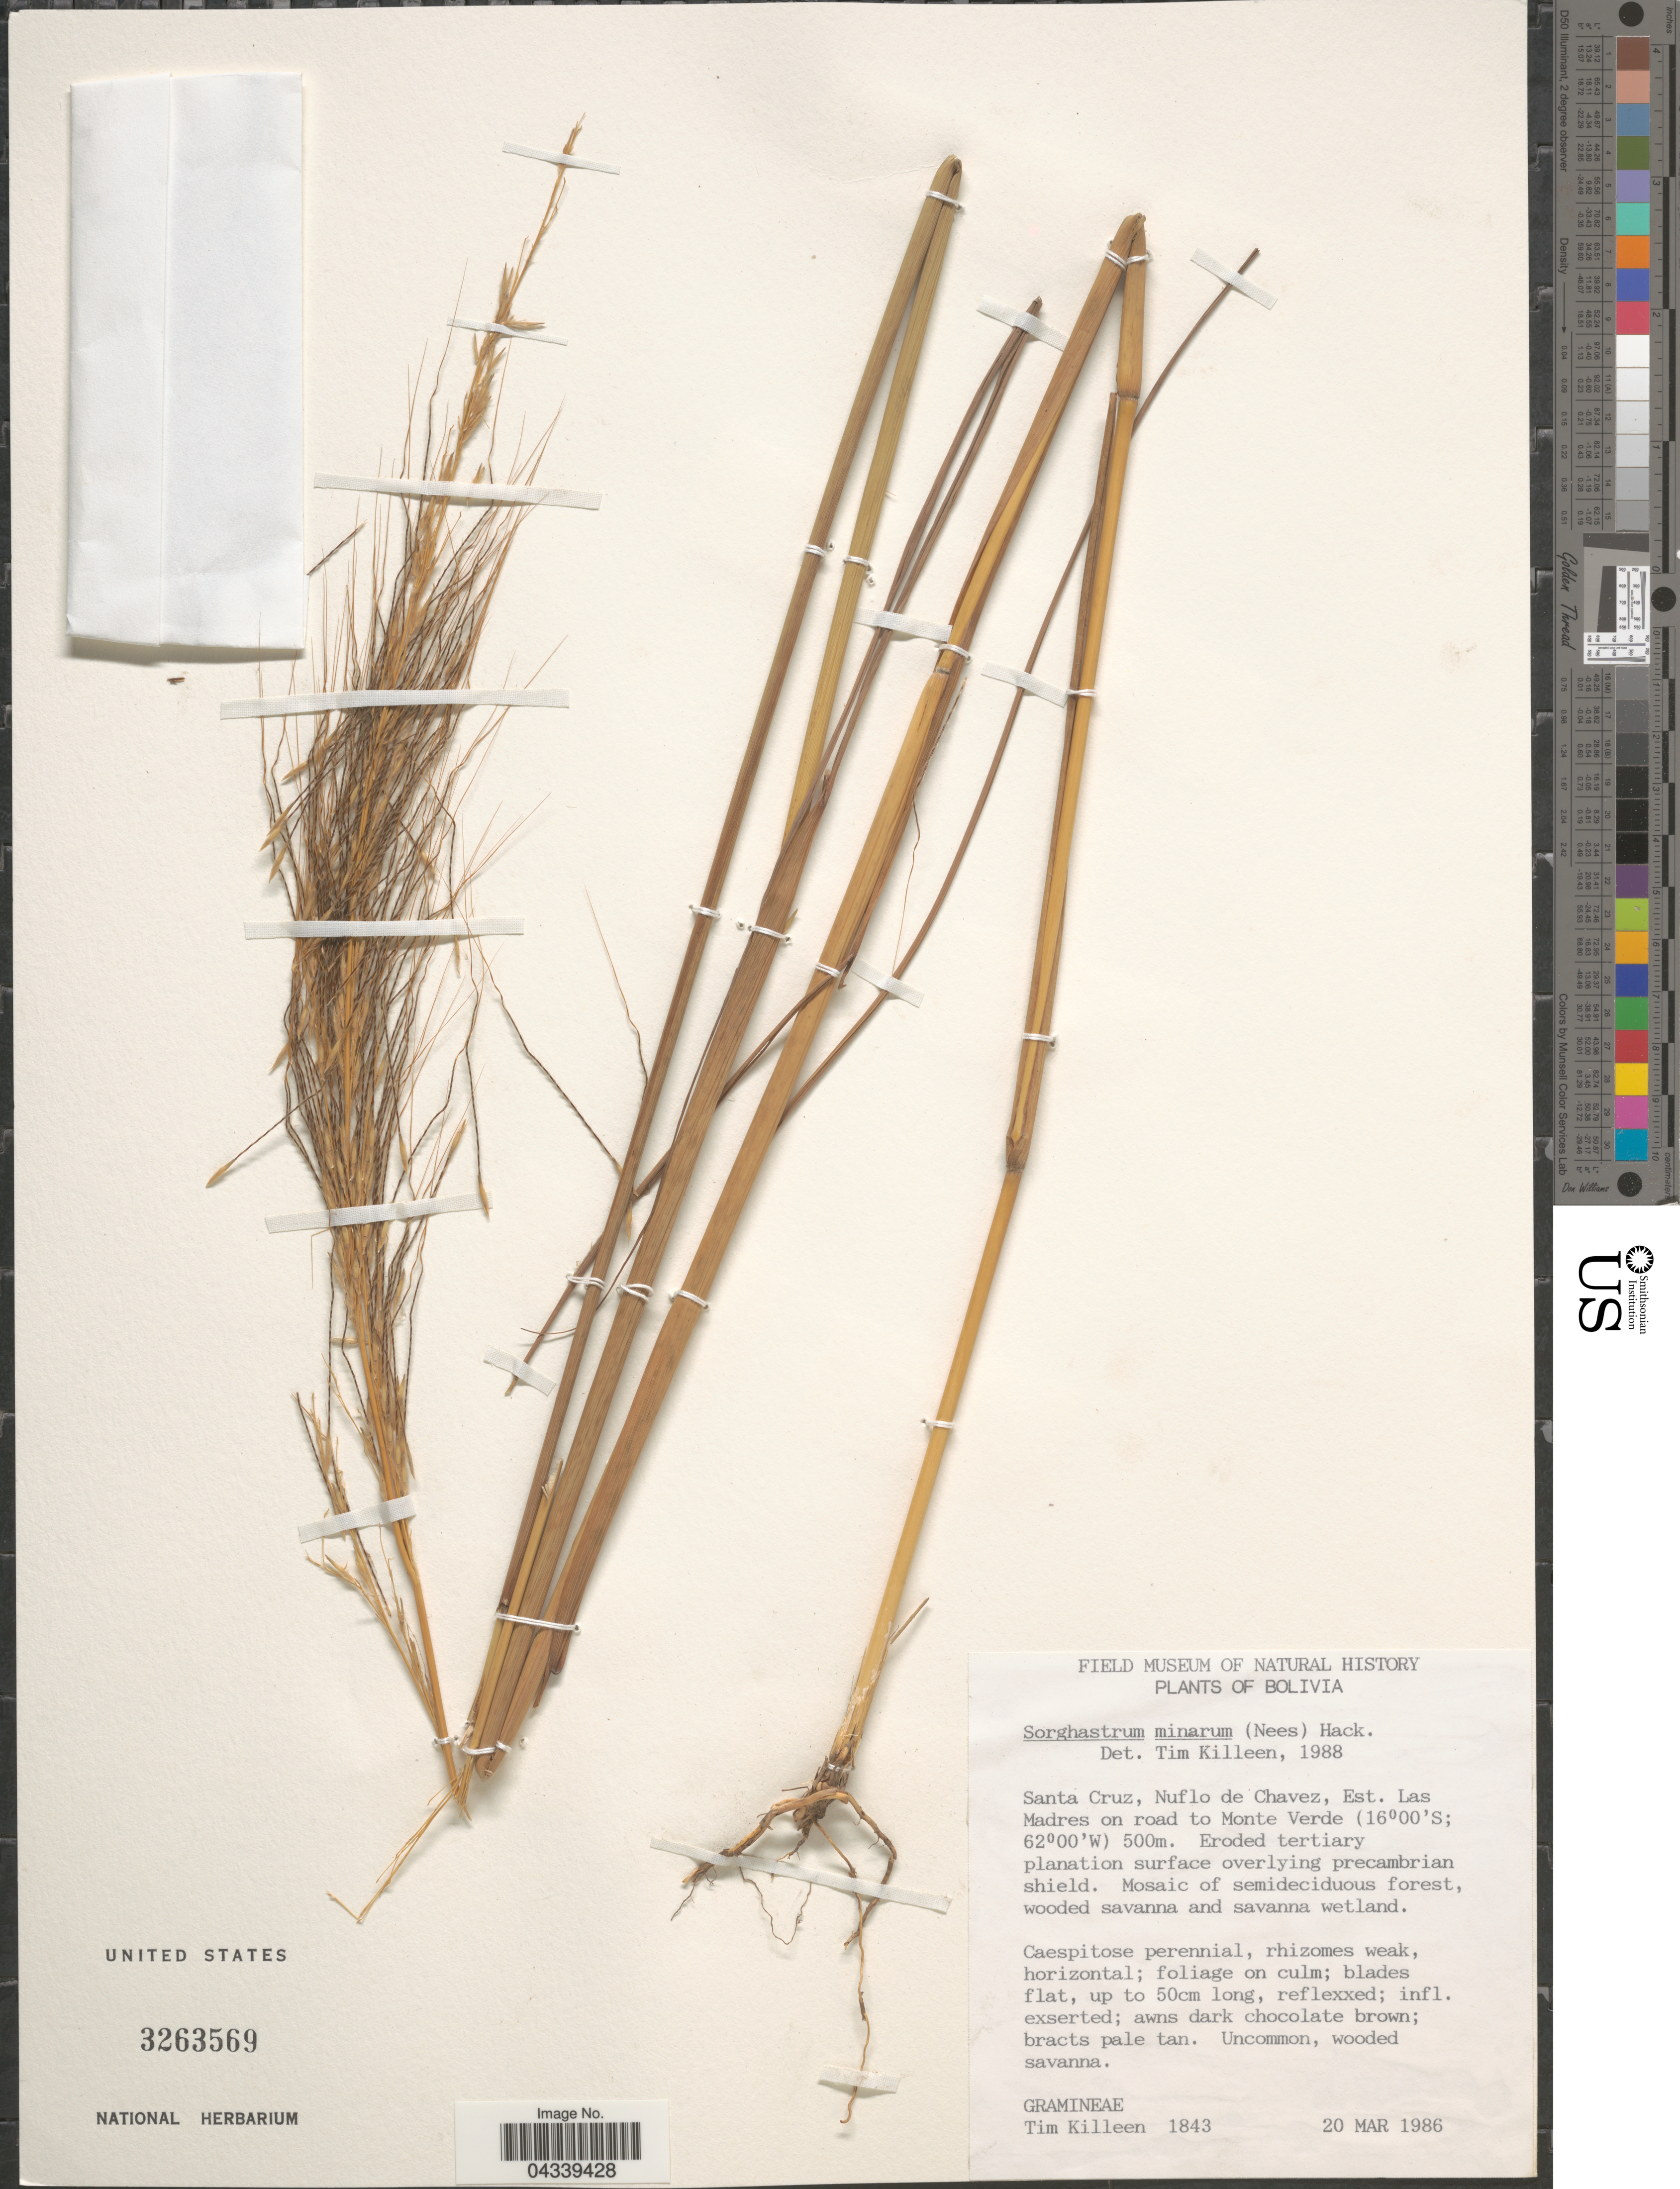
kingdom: Plantae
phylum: Tracheophyta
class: Liliopsida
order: Poales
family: Poaceae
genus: Sorghastrum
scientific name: Sorghastrum minarum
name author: (Nees) Hitchc.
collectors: T. J. Killeen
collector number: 1843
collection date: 1986-03-20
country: Bolivia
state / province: Santa Cruz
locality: Nuflo de Chavez, Est. Las Madres on road to Monte Verde.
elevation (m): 500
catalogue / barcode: US 3263569